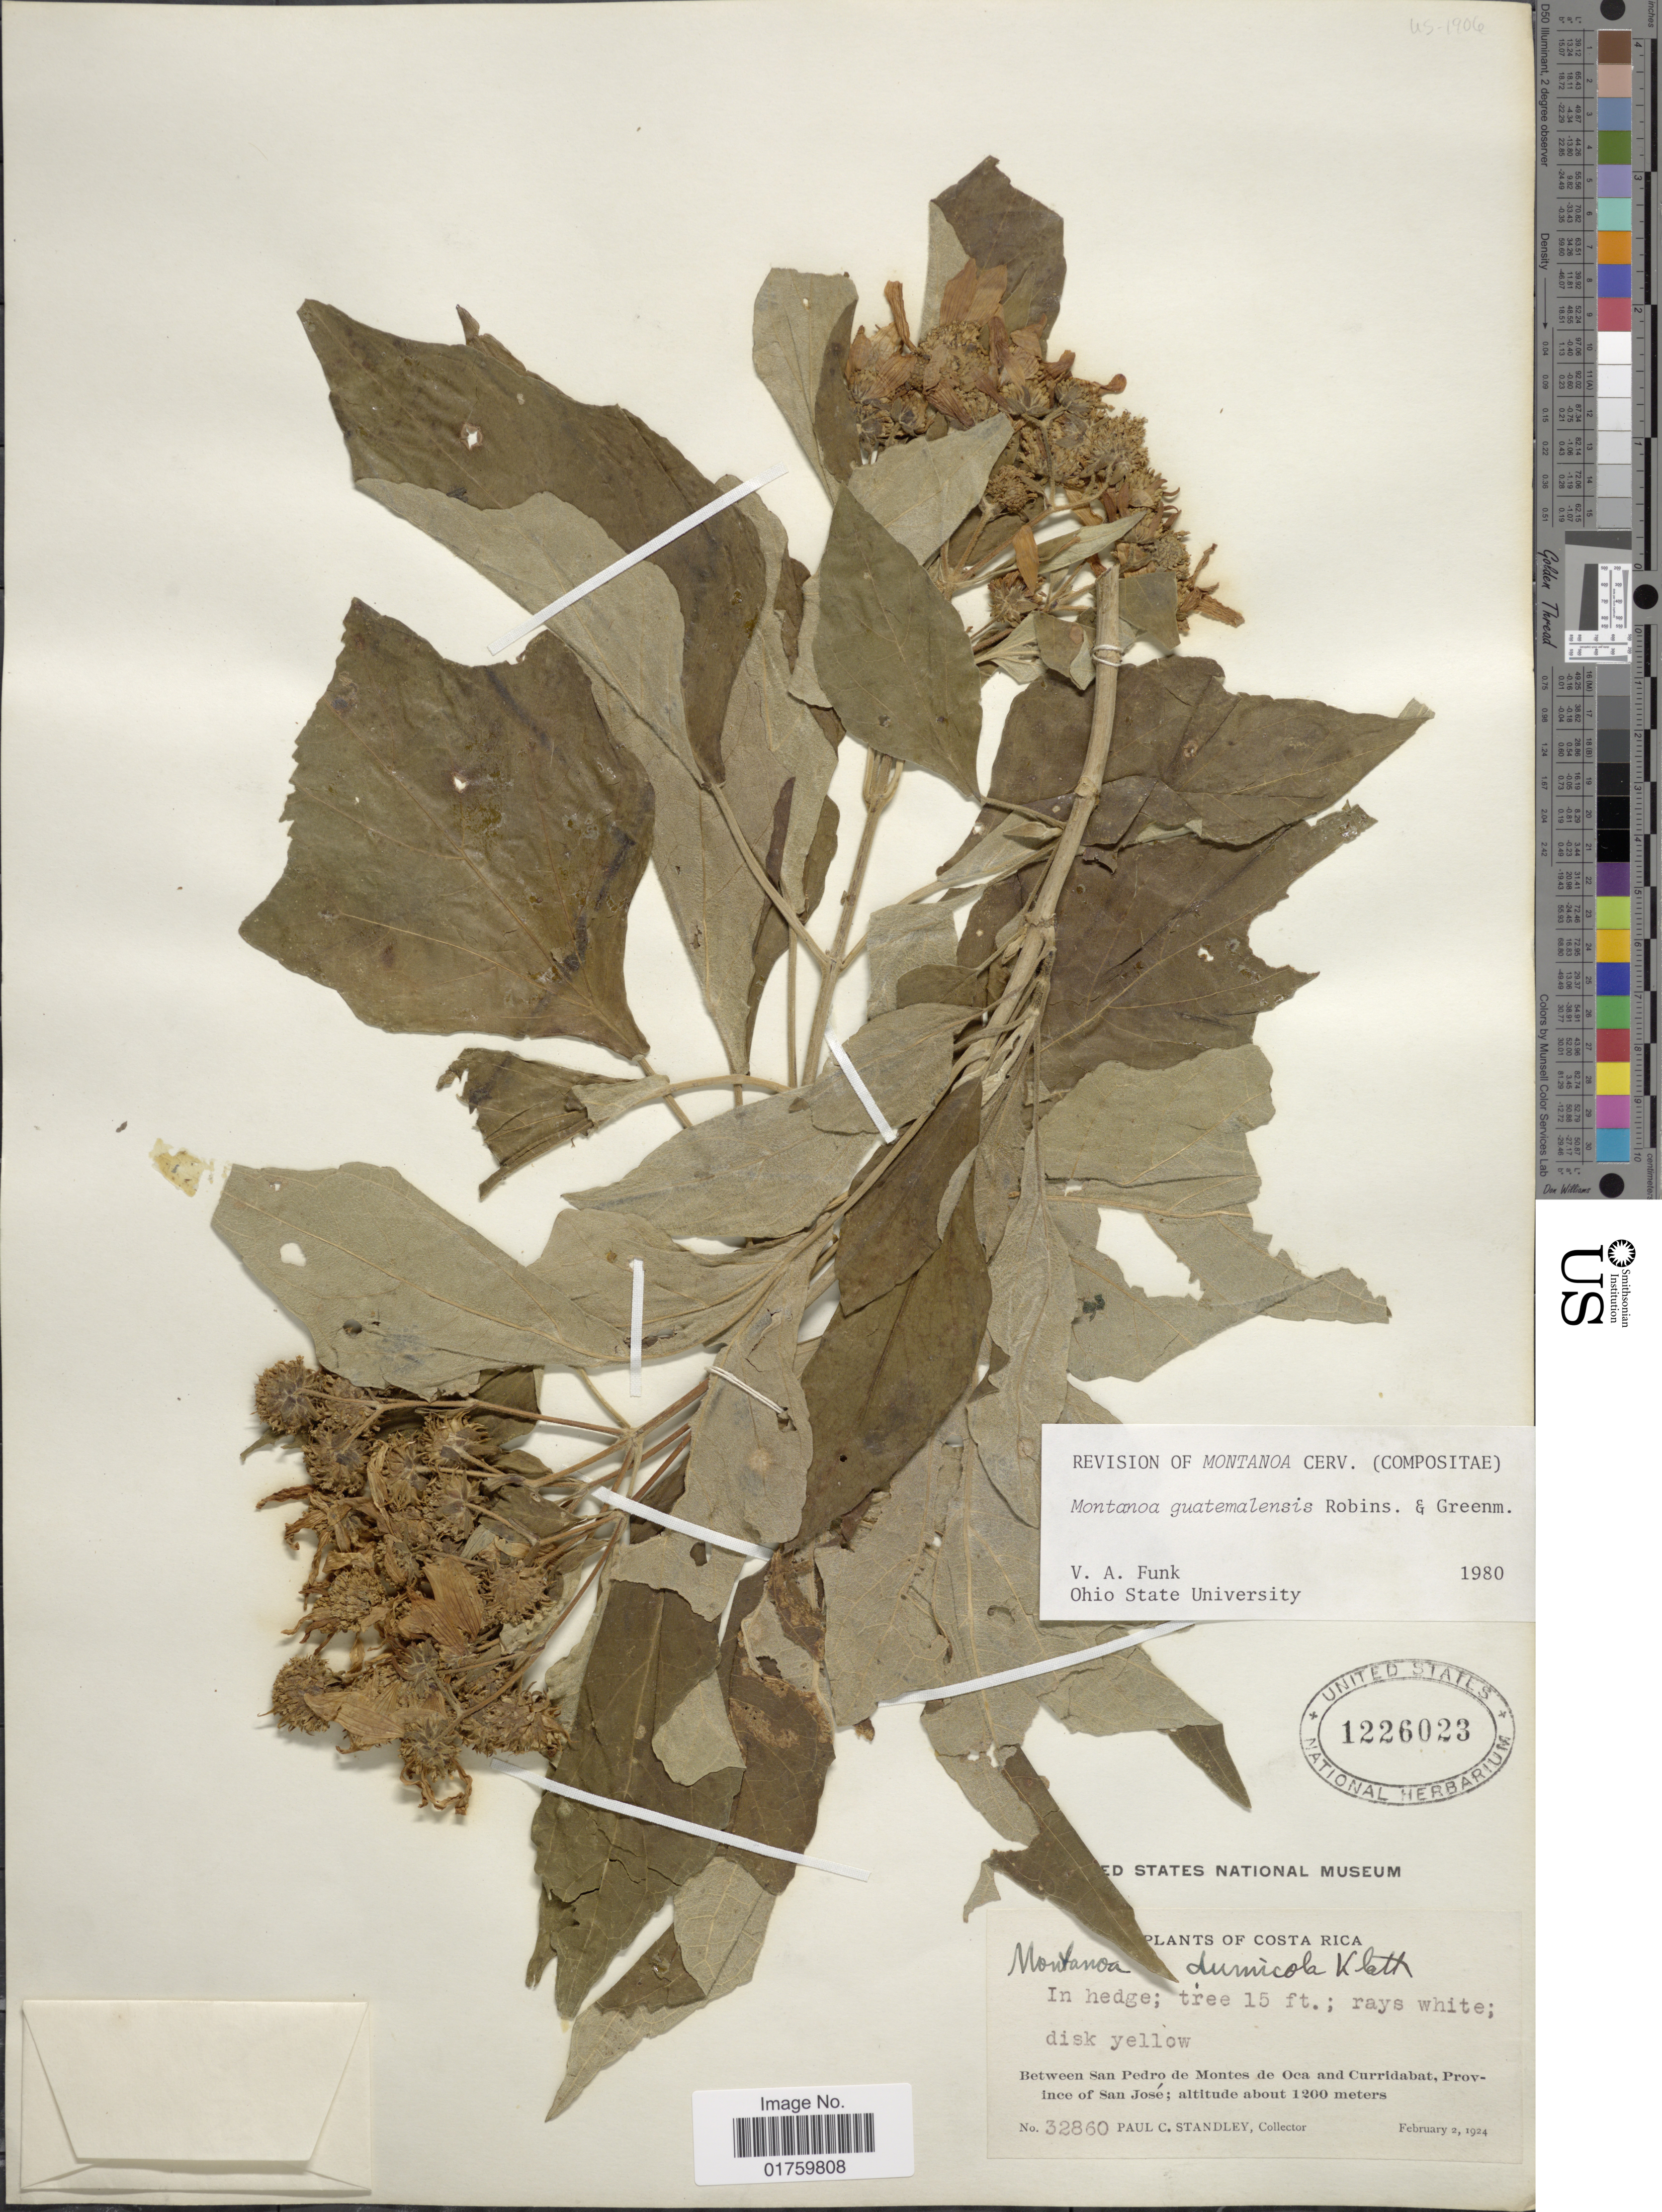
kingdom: Plantae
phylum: Tracheophyta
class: Magnoliopsida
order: Asterales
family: Asteraceae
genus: Montanoa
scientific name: Montanoa guatemalensis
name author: B.L. Rob. & Greenm.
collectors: P. C. Standley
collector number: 32860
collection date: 1924-02-02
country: Costa Rica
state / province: San José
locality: Between San Pedro de Montes de Oca and Curridabat.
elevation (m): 1200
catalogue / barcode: US 1226023